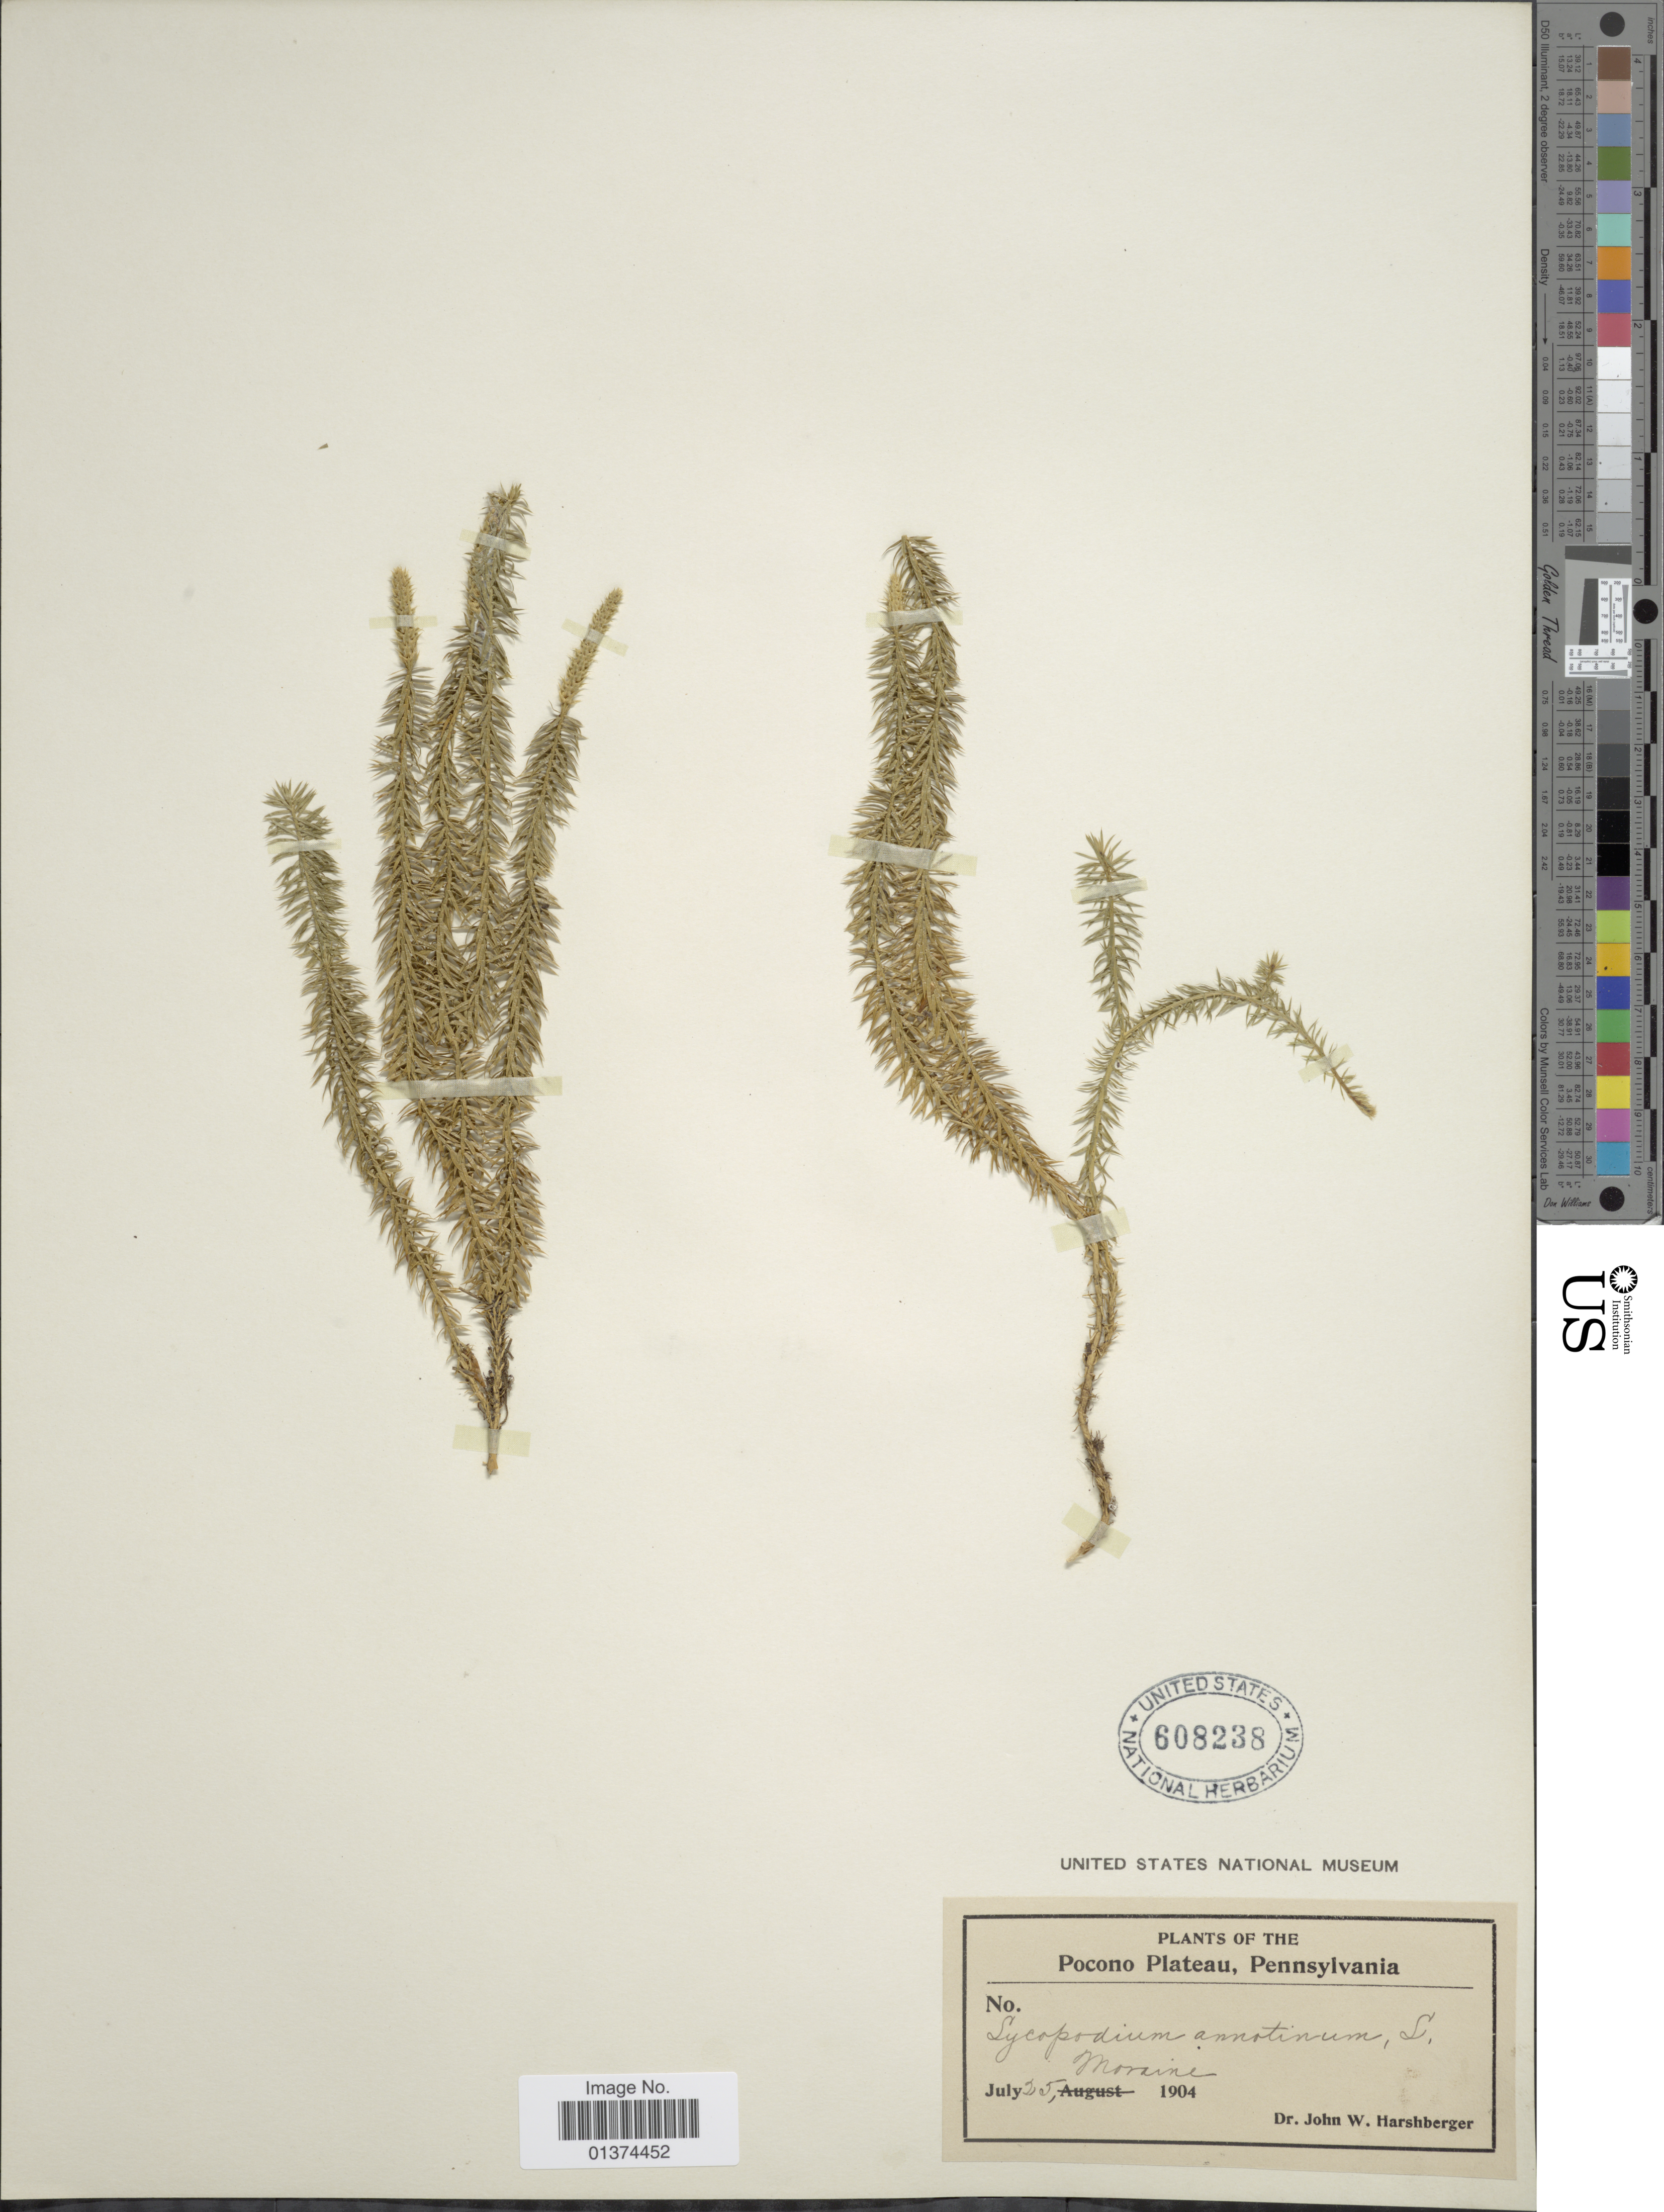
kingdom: Plantae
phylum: Tracheophyta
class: Lycopodiopsida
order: Lycopodiales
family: Lycopodiaceae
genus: Spinulum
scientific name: Spinulum annotinum subsp. annotinum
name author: (L.) A. Haines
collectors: J. W. Harshberger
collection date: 1904-07-25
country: United States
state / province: Pennsylvania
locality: Pocono Plateau, Moraine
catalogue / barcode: US 608238